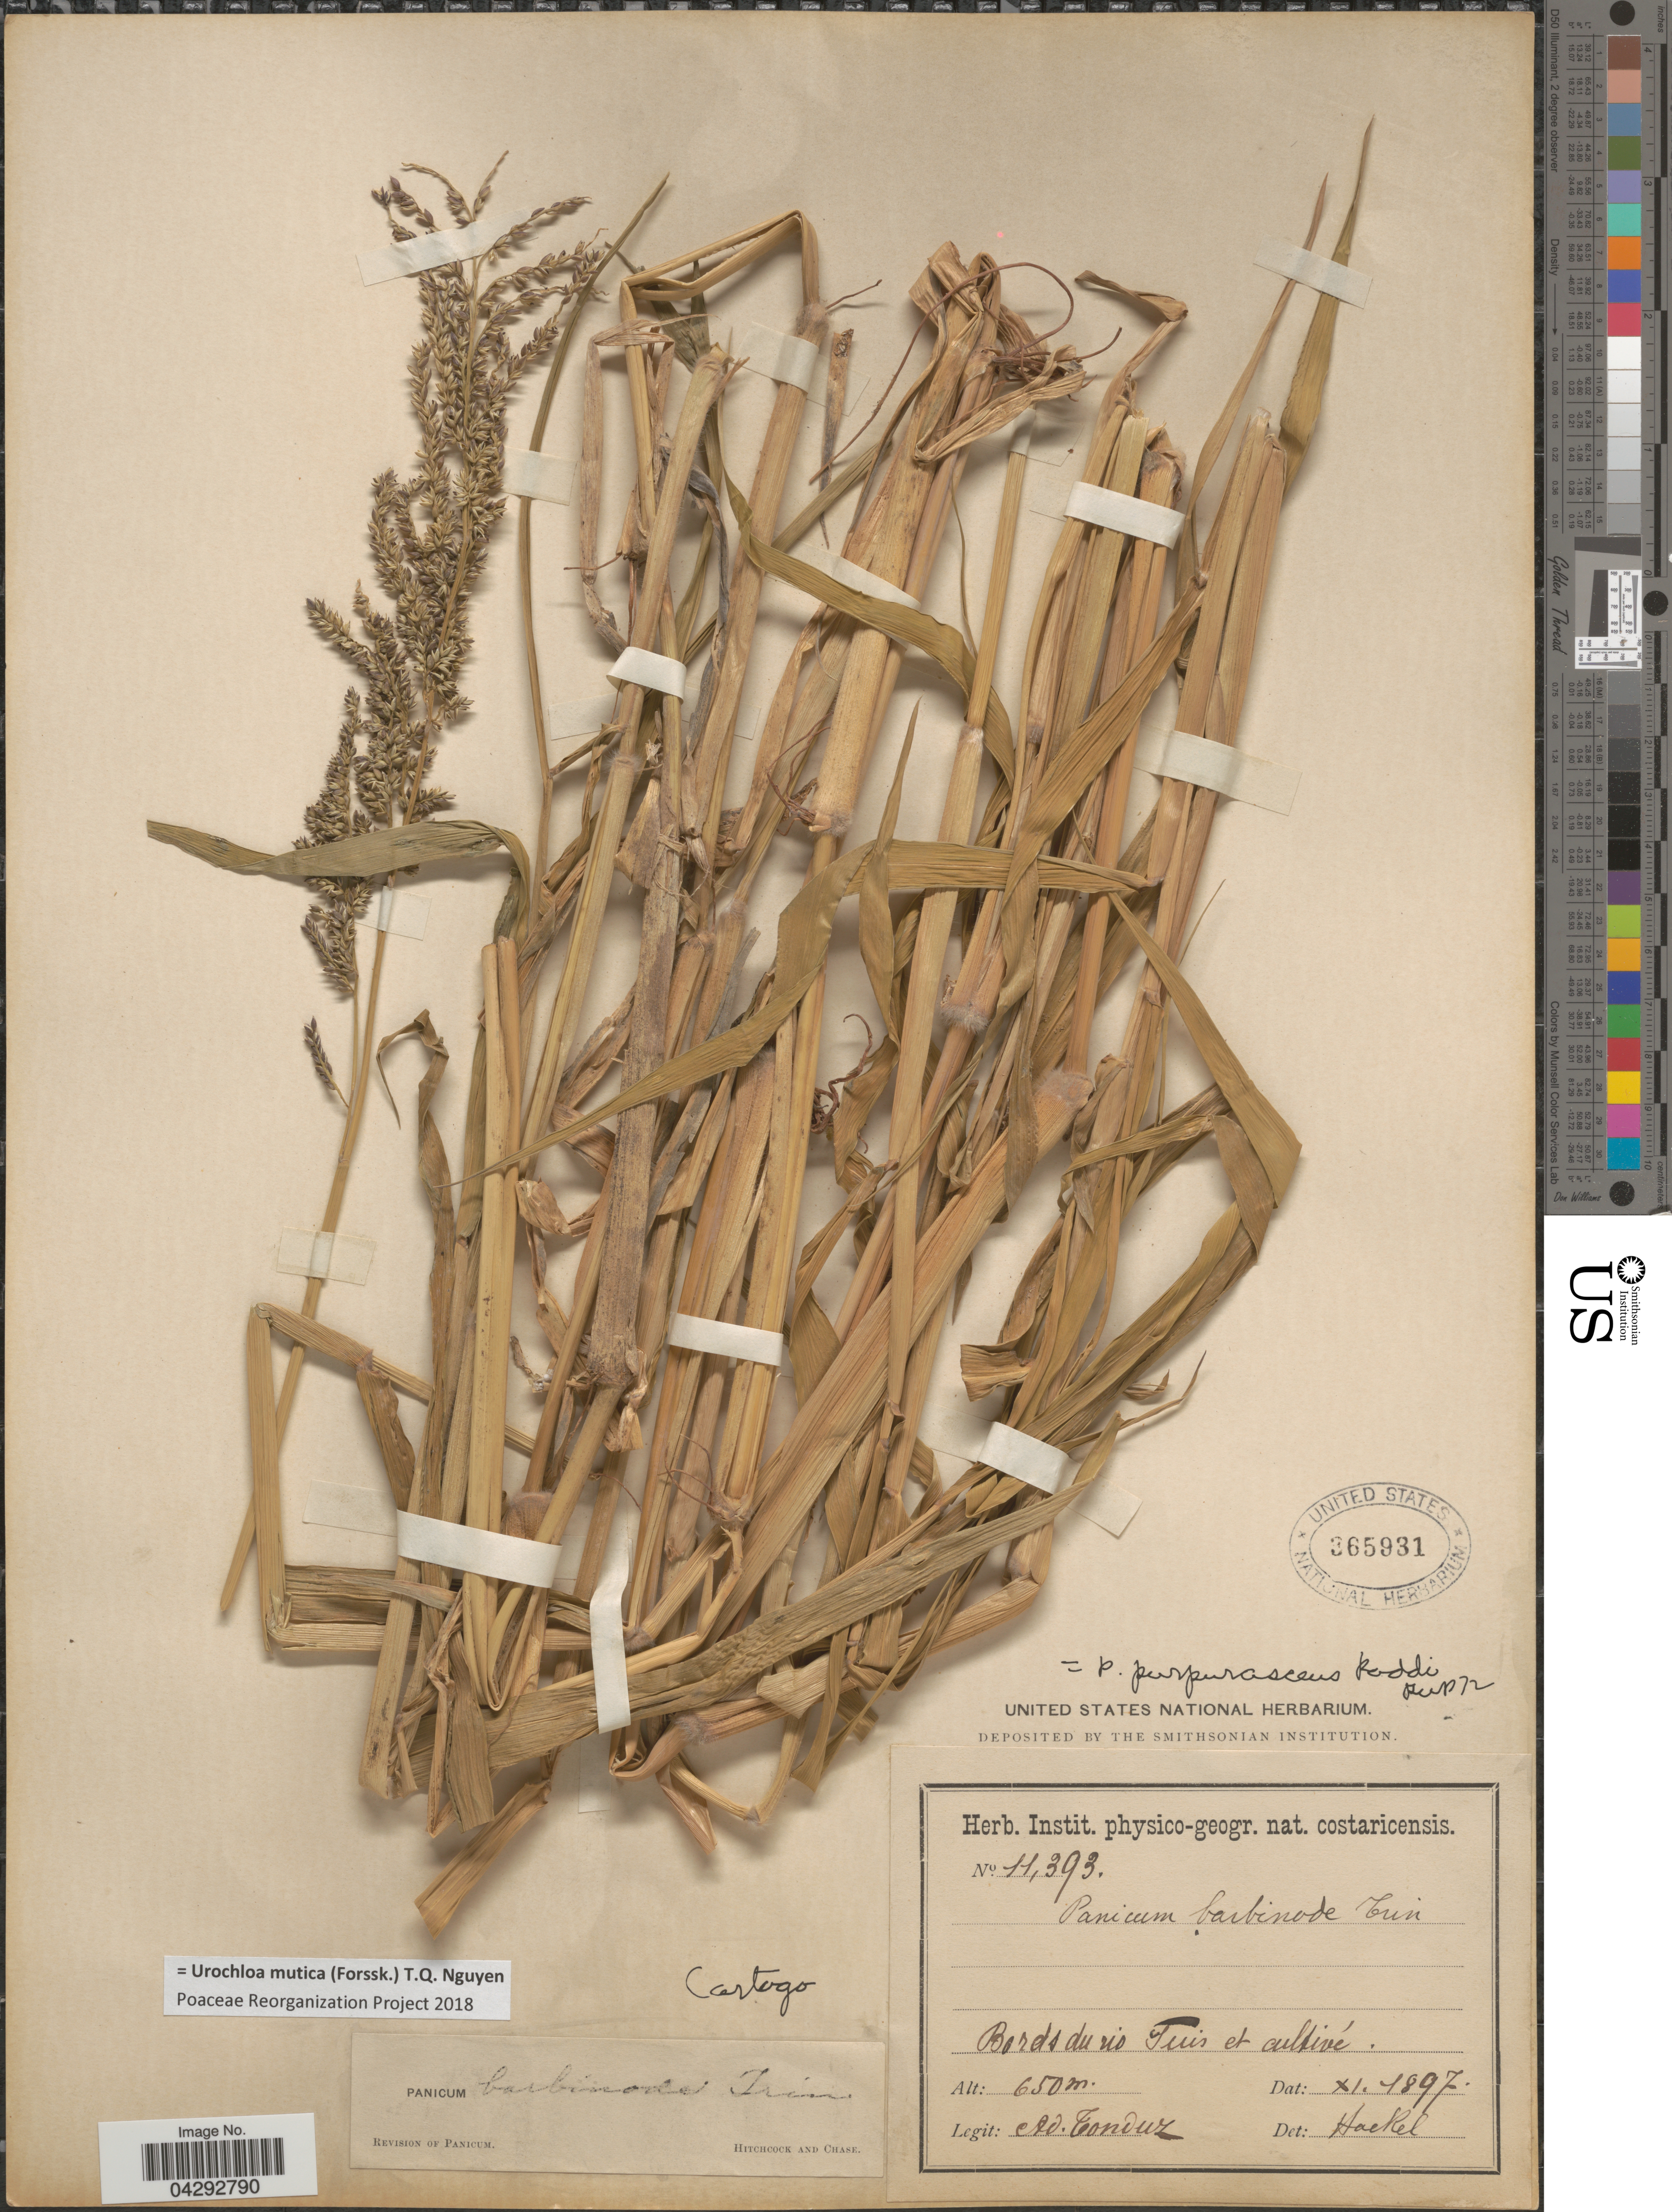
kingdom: Plantae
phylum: Tracheophyta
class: Liliopsida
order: Poales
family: Poaceae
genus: Urochloa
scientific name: Urochloa mutica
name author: (Forssk.) T.Q. Nguyen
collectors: A. Tonduz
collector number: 11393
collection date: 1897-11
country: Costa Rica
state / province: Cartago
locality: Bords du Río Tuis et cultivé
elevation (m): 650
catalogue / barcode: US 365931